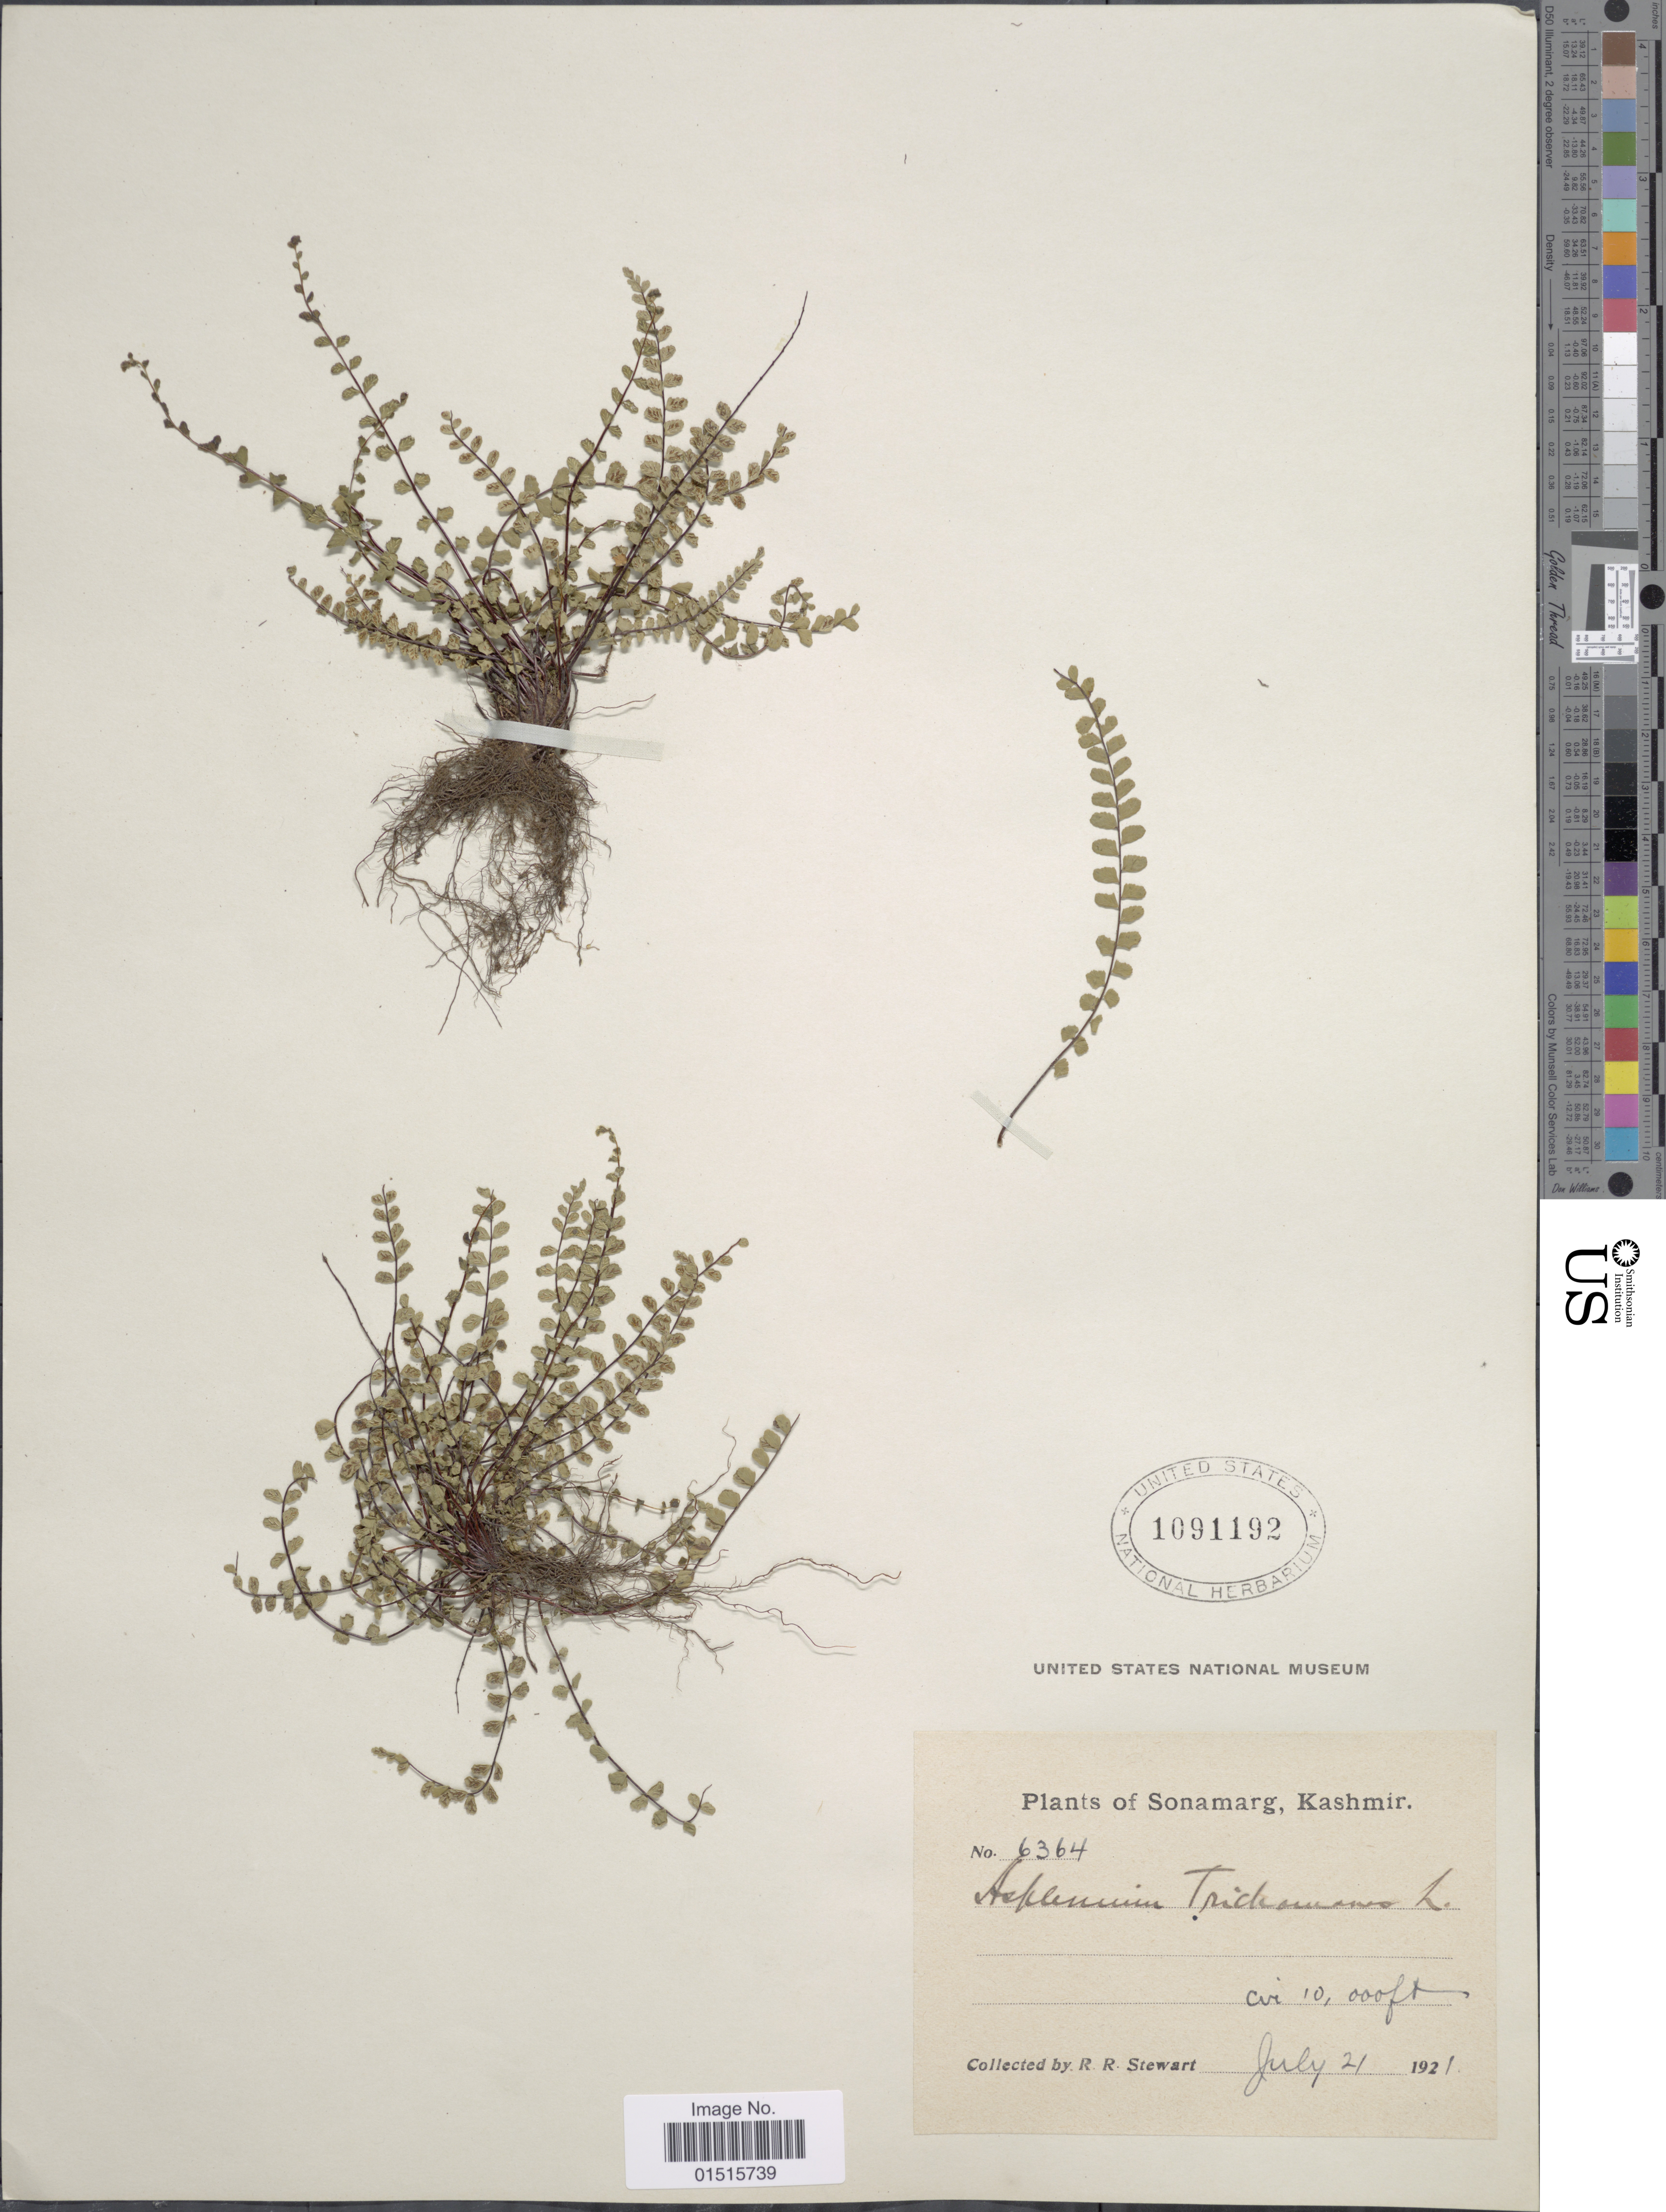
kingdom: Plantae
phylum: Tracheophyta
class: Polypodiopsida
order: Polypodiales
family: Aspleniaceae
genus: Asplenium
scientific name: Asplenium trichomanes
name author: L.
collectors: R. R. Stewart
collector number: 6364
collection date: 1921-07-21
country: India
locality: Sonamarg, Kashmir.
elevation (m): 3048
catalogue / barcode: US 1091192